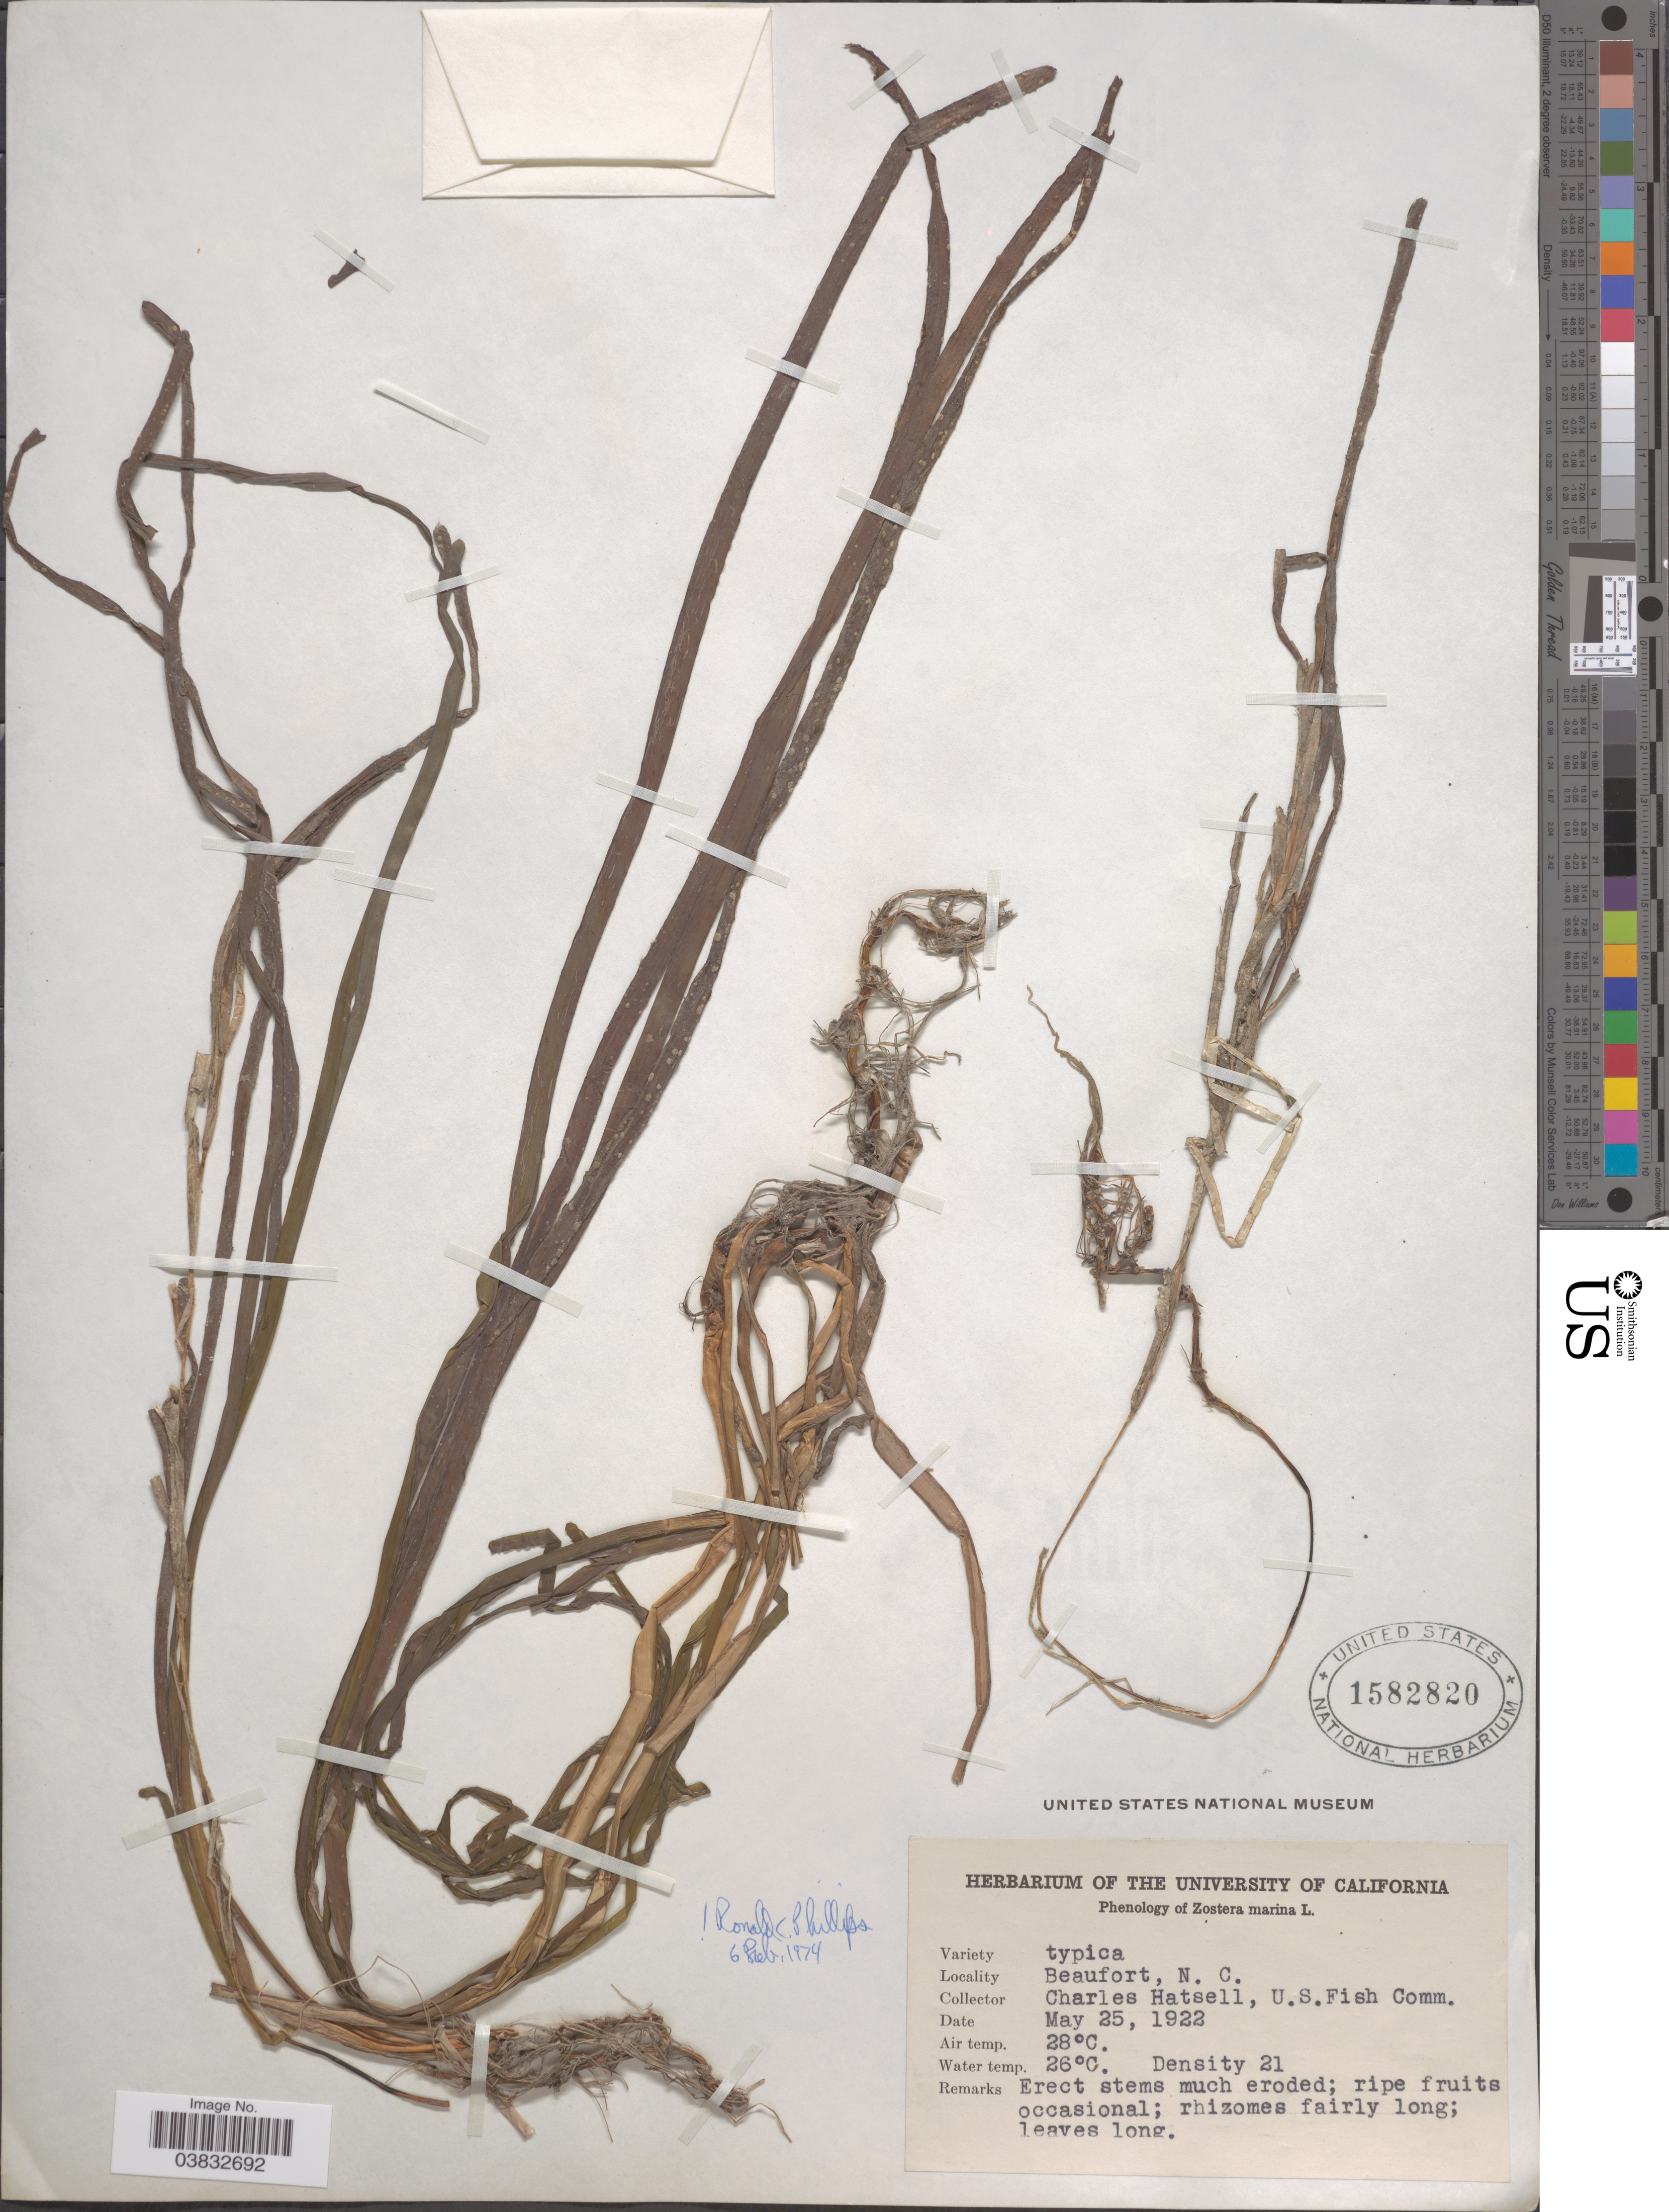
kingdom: Plantae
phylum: Tracheophyta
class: Liliopsida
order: Alismatales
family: Zosteraceae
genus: Zostera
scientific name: Zostera marina var. marina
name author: L.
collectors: C. Hatsell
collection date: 1922-05-25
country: United States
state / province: North Carolina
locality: Beaufort.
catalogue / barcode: US 1582820